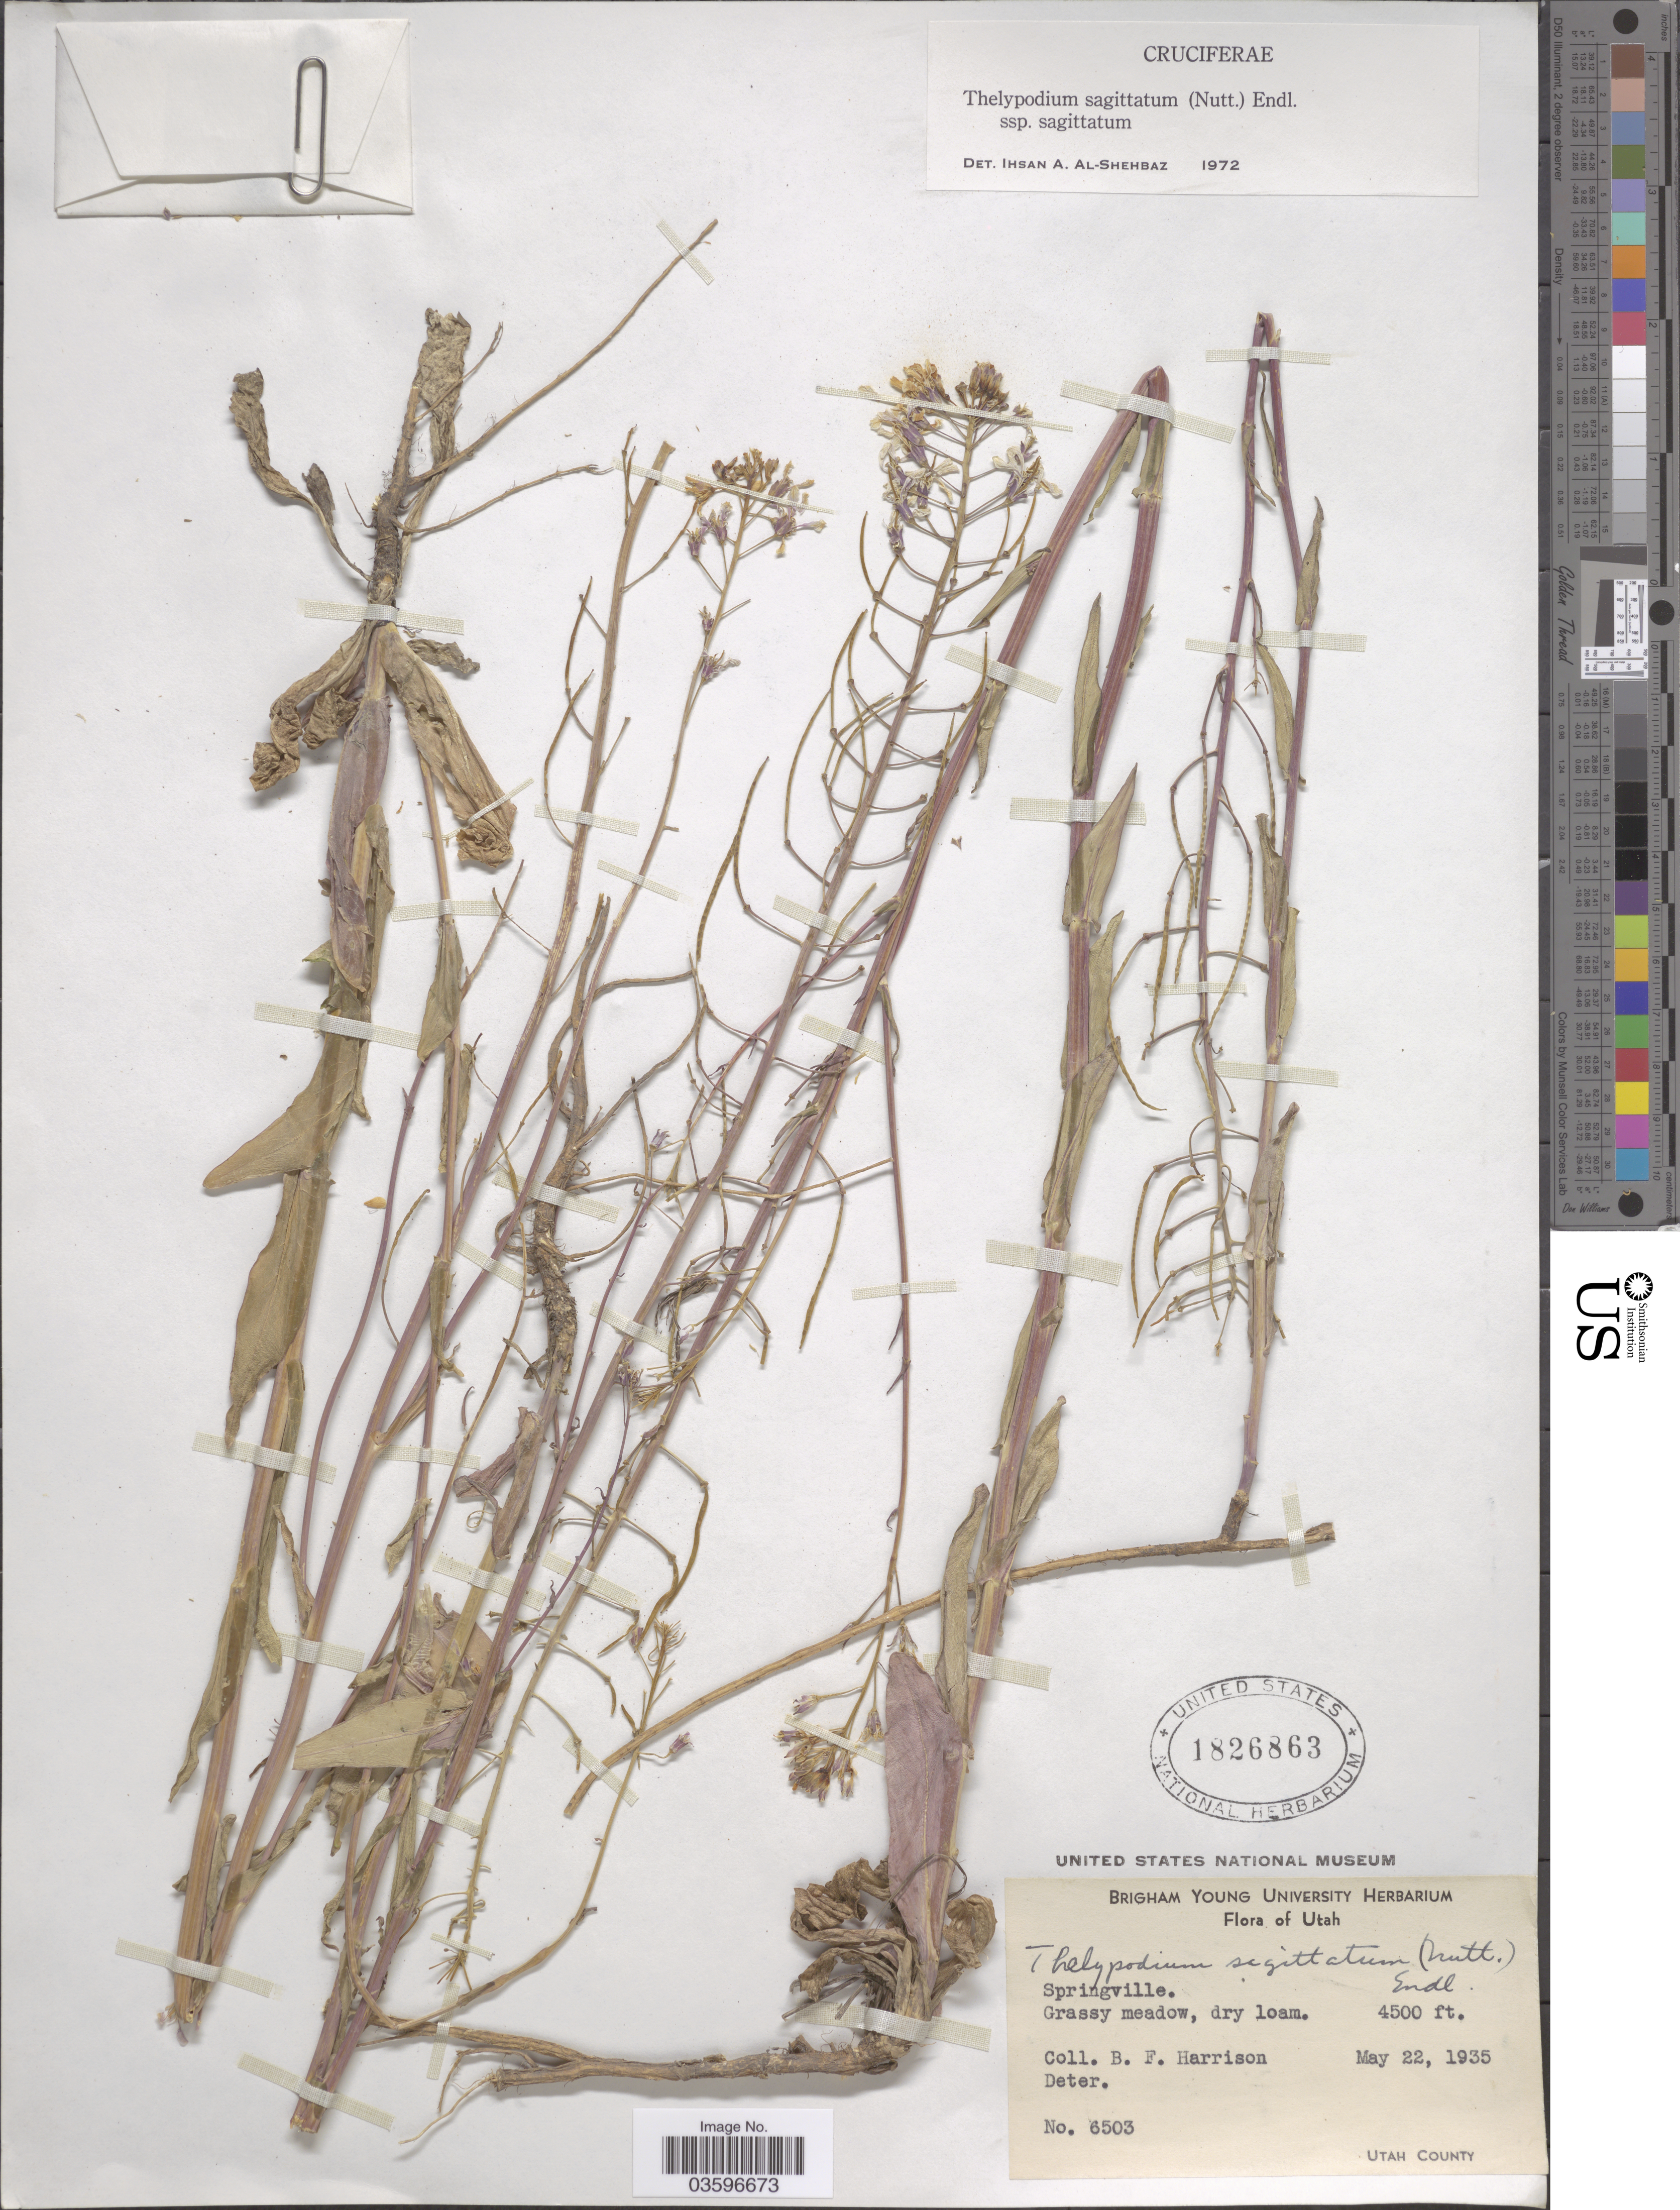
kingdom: Plantae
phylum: Tracheophyta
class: Magnoliopsida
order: Brassicales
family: Brassicaceae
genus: Thelypodium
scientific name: Thelypodium sagittatum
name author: (Nutt.) Endl.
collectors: B. F. Harrison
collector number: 6503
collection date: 1935-05-22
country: United States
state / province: Utah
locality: Springville.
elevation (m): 1372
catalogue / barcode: US 1826863